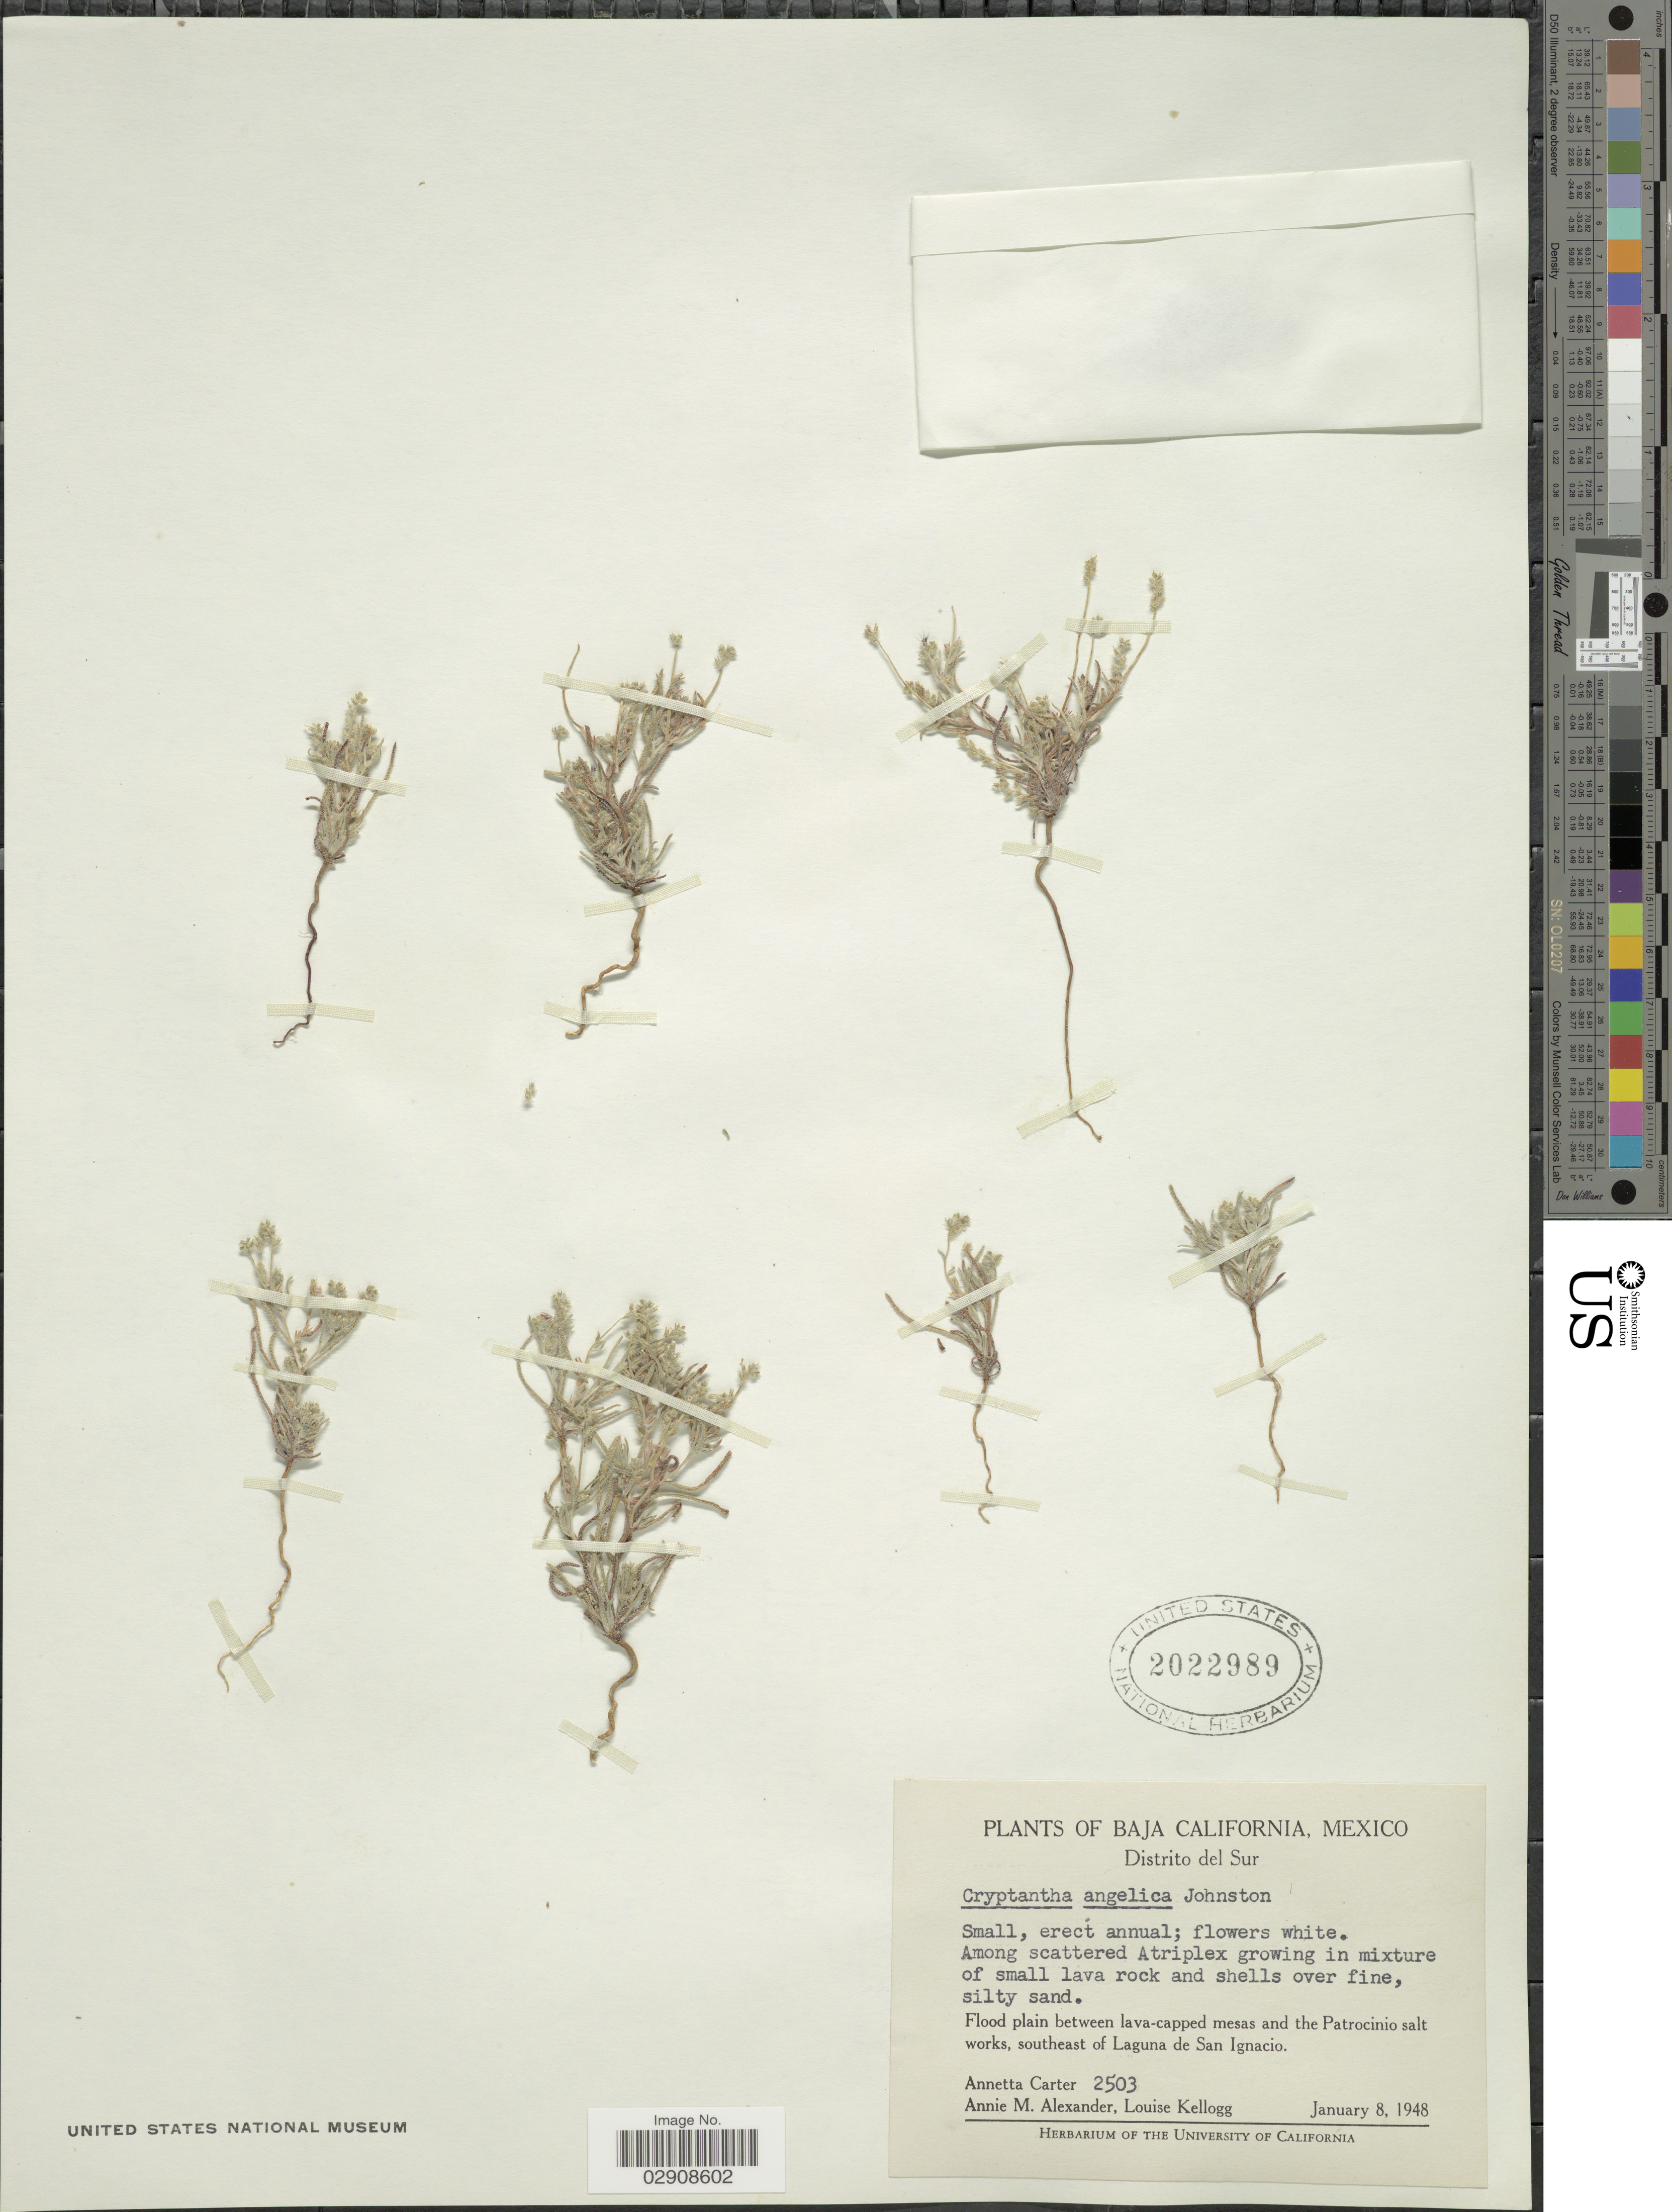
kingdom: Plantae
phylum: Tracheophyta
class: Magnoliopsida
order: Boraginales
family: Boraginaceae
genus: Cryptantha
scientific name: Cryptantha angelica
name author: I.M. Johnst.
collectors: A. Carter, A. M. Alexander & L. Kellogg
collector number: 2503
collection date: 1948-01-08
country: Mexico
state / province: Baja California Sur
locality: Distrito del Sur. Flood plain between lava-capped mesas and the Patrocino salt works, southeast of Laguna de San Ignacio.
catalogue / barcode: US 2022989